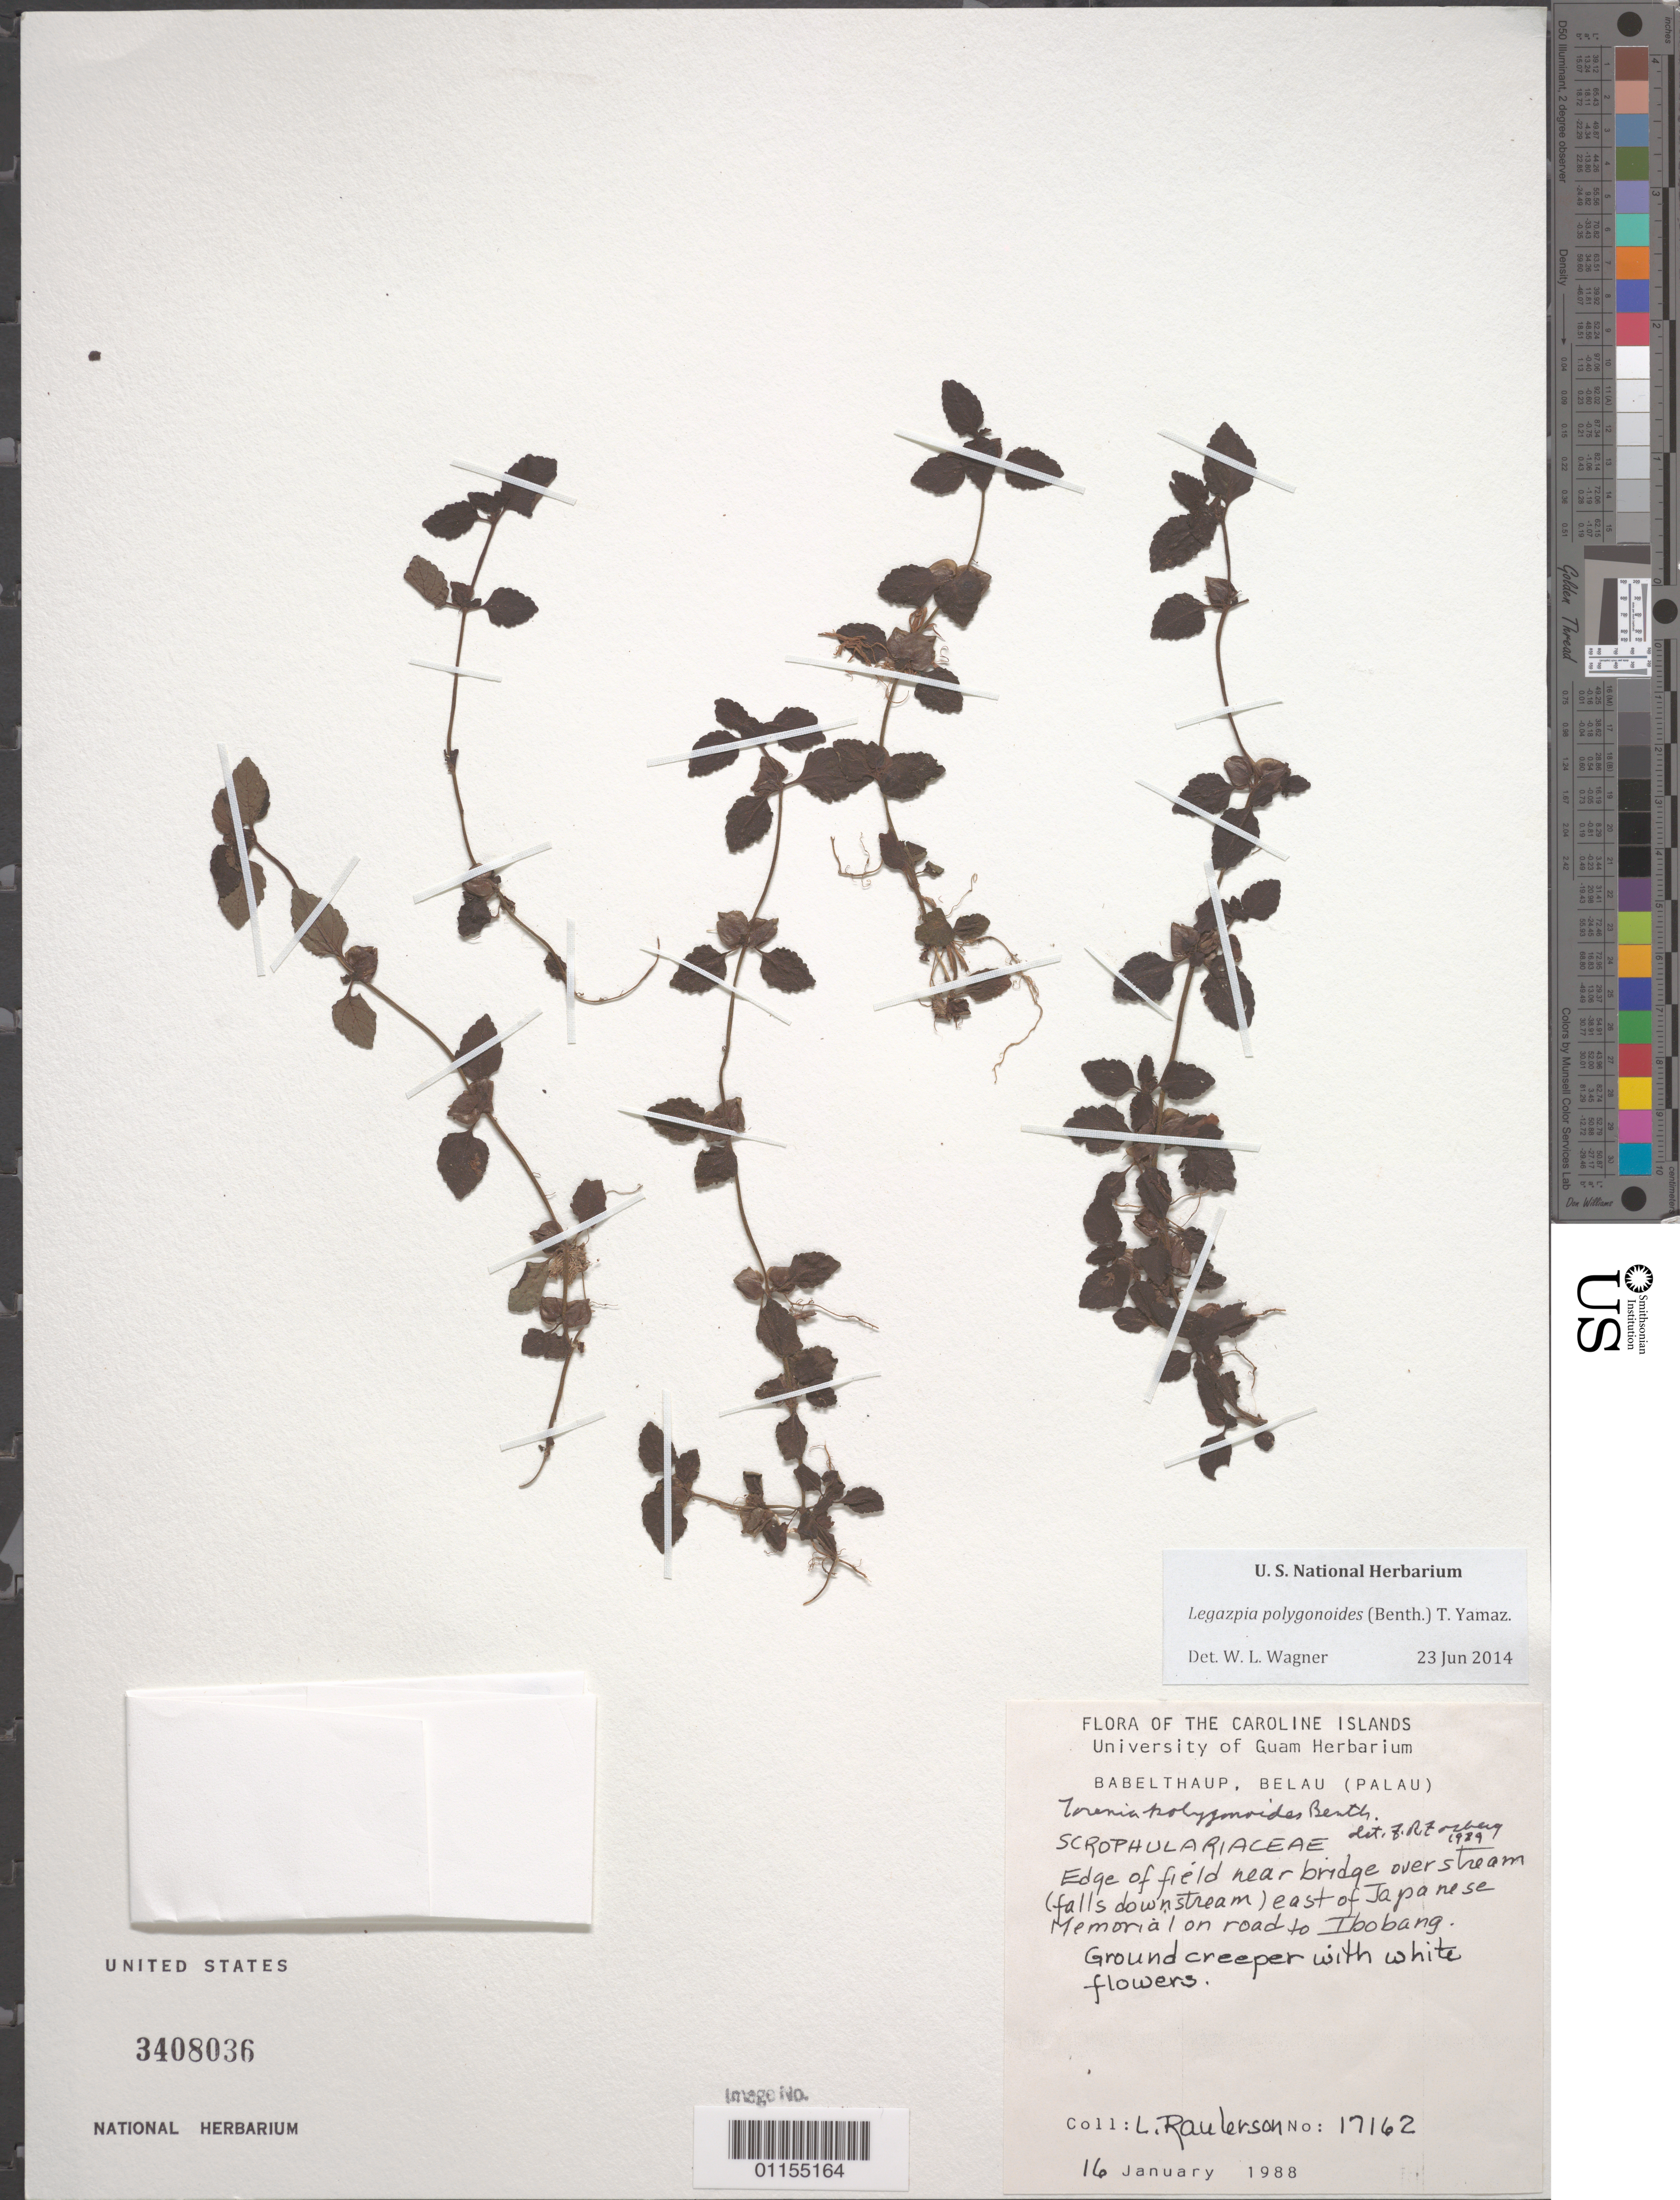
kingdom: Plantae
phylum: Tracheophyta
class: Magnoliopsida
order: Lamiales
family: Linderniaceae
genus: Legazpia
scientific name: Legazpia polygonoides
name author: (Benth.) T. Yamaz.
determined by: Wagner, W. L., (BOT), Smithsonian Institution - National Museum of Natural History (UNITED STATES)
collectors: L. Raulerson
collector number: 17162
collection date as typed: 16 Jan 1988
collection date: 1988-01-16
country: Palau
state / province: Ngatpang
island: Babeldaob [Babelthuap]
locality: E of Japanese Memorial on road to Ibobang.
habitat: Edge of field near bridge over stream.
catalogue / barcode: US 3408036